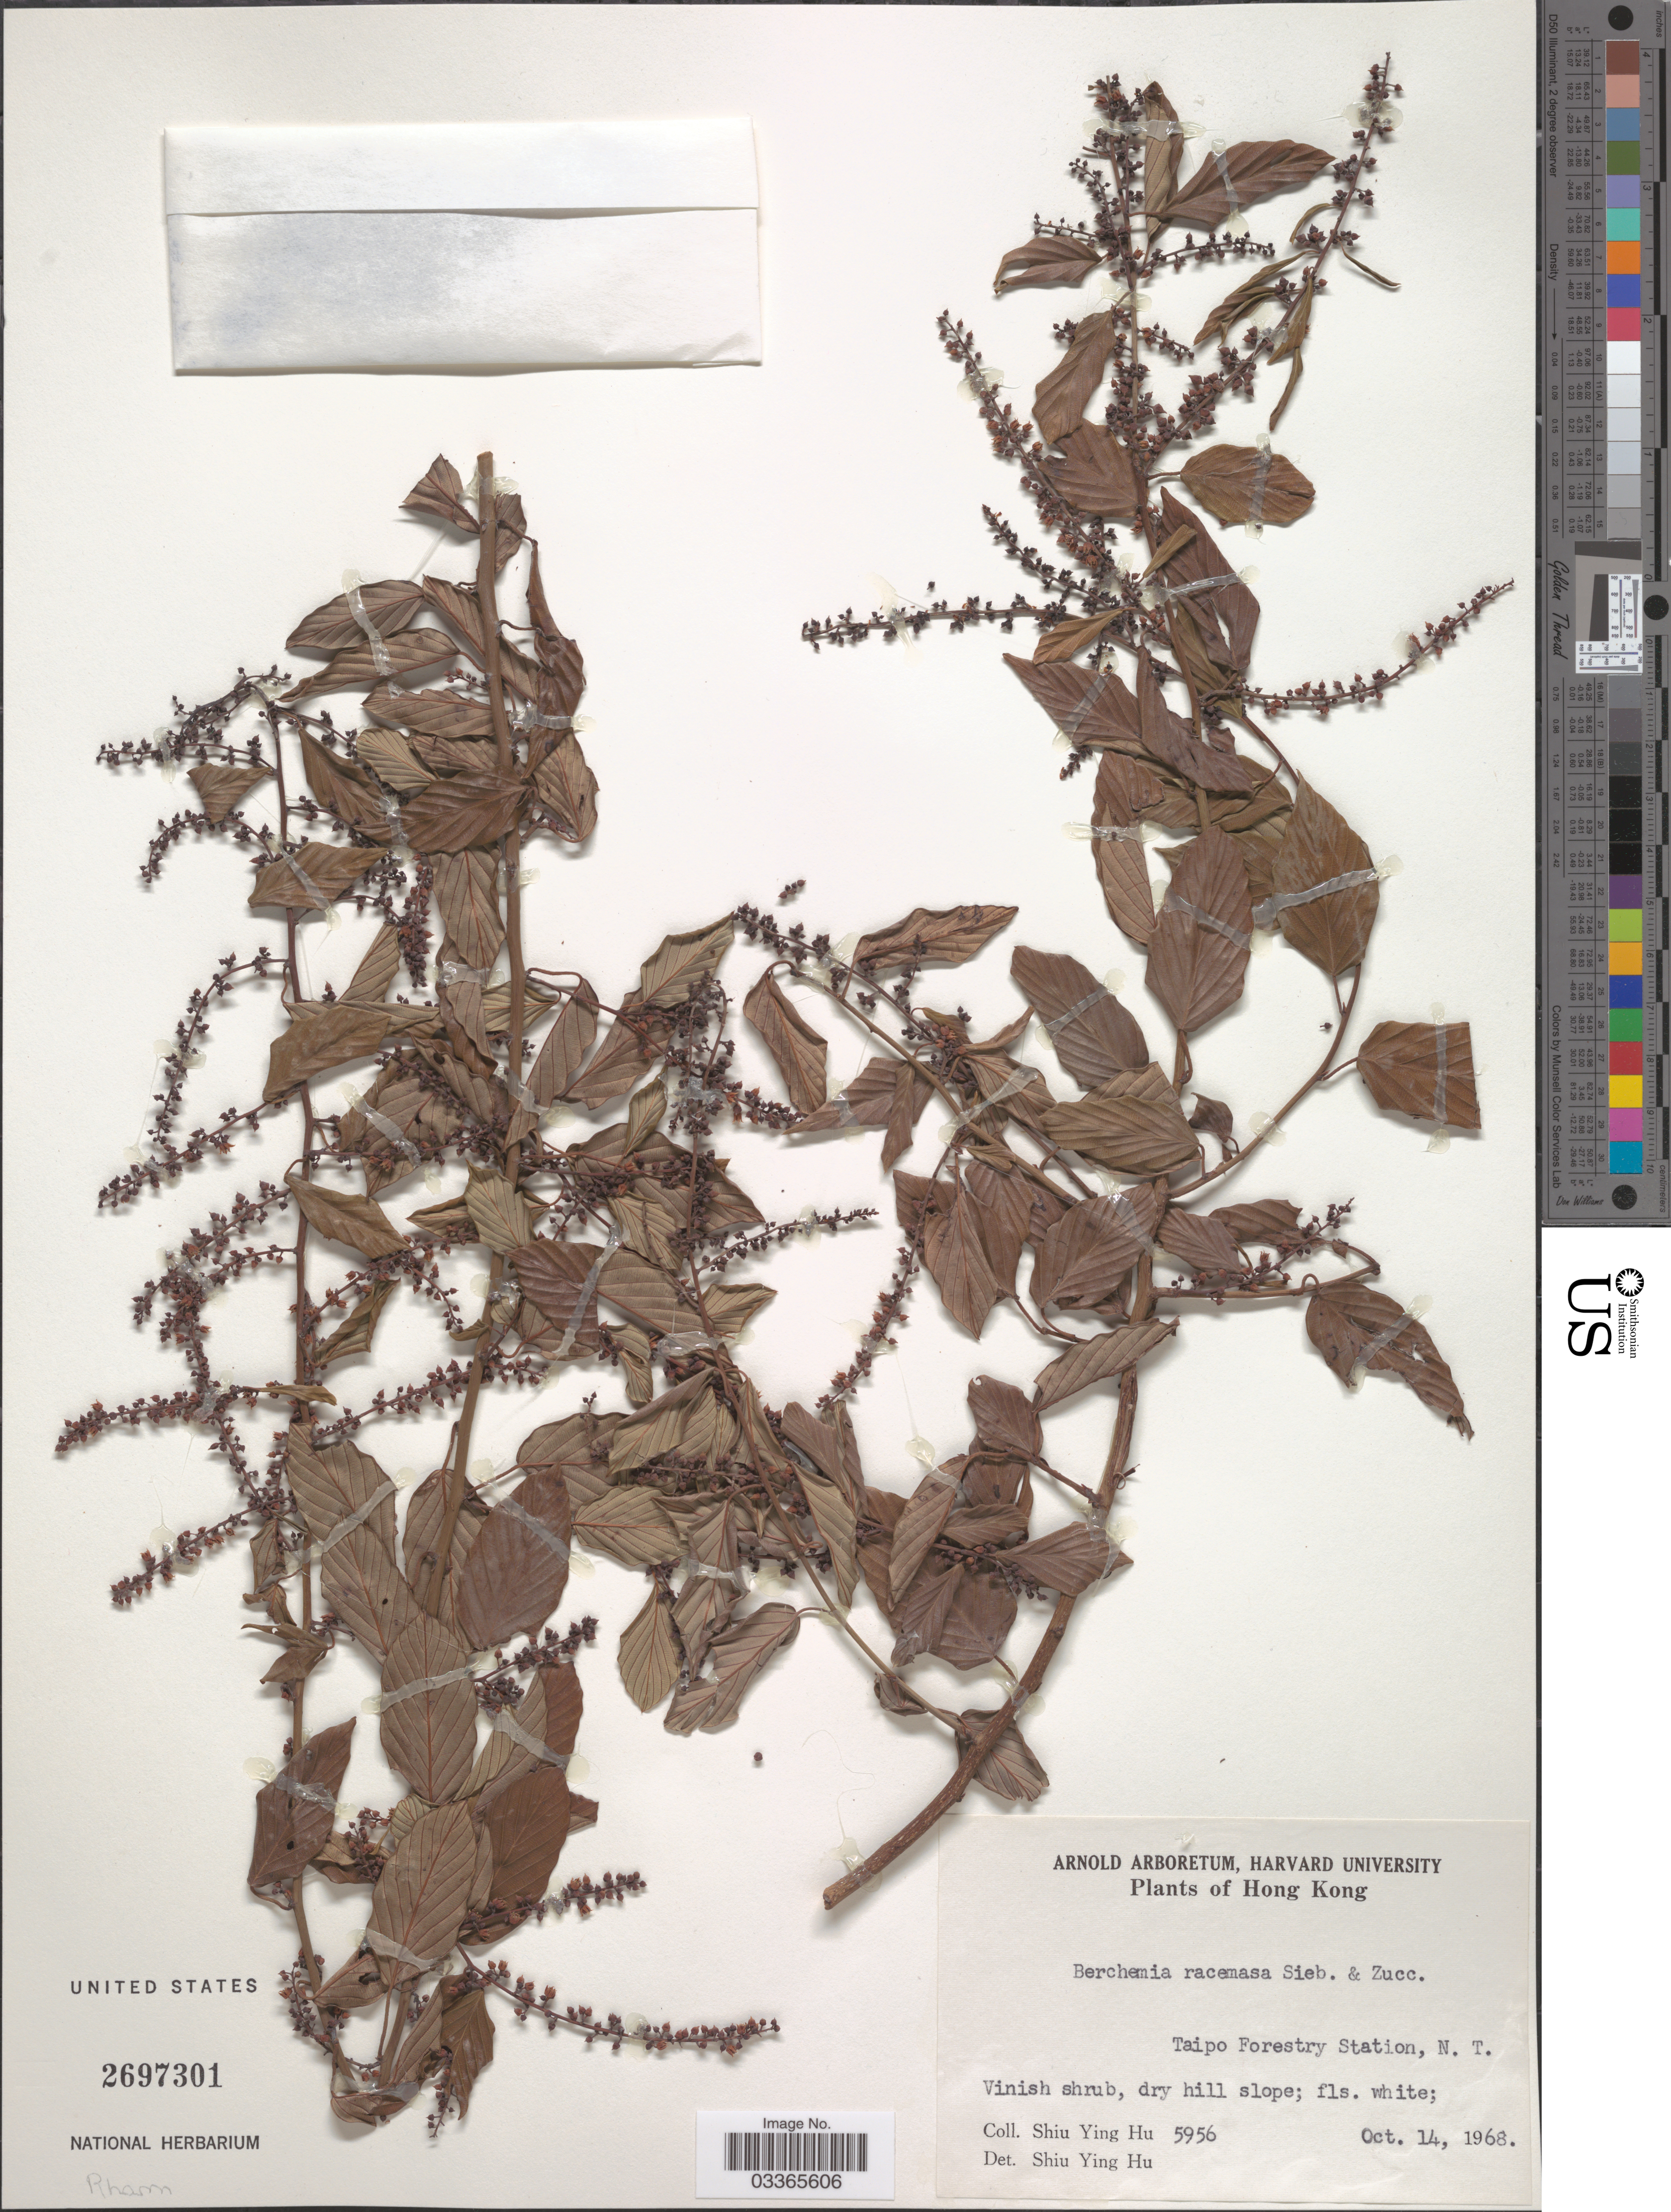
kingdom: Plantae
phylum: Tracheophyta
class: Magnoliopsida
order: Rosales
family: Rhamnaceae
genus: Berchemia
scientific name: Berchemia racemosa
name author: Siebold & Zucc.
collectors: S. Y. Hu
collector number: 5956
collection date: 1968-10-14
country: China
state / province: Hong Kong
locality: Taipo Forestry Station, N.T.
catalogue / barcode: US 2697301